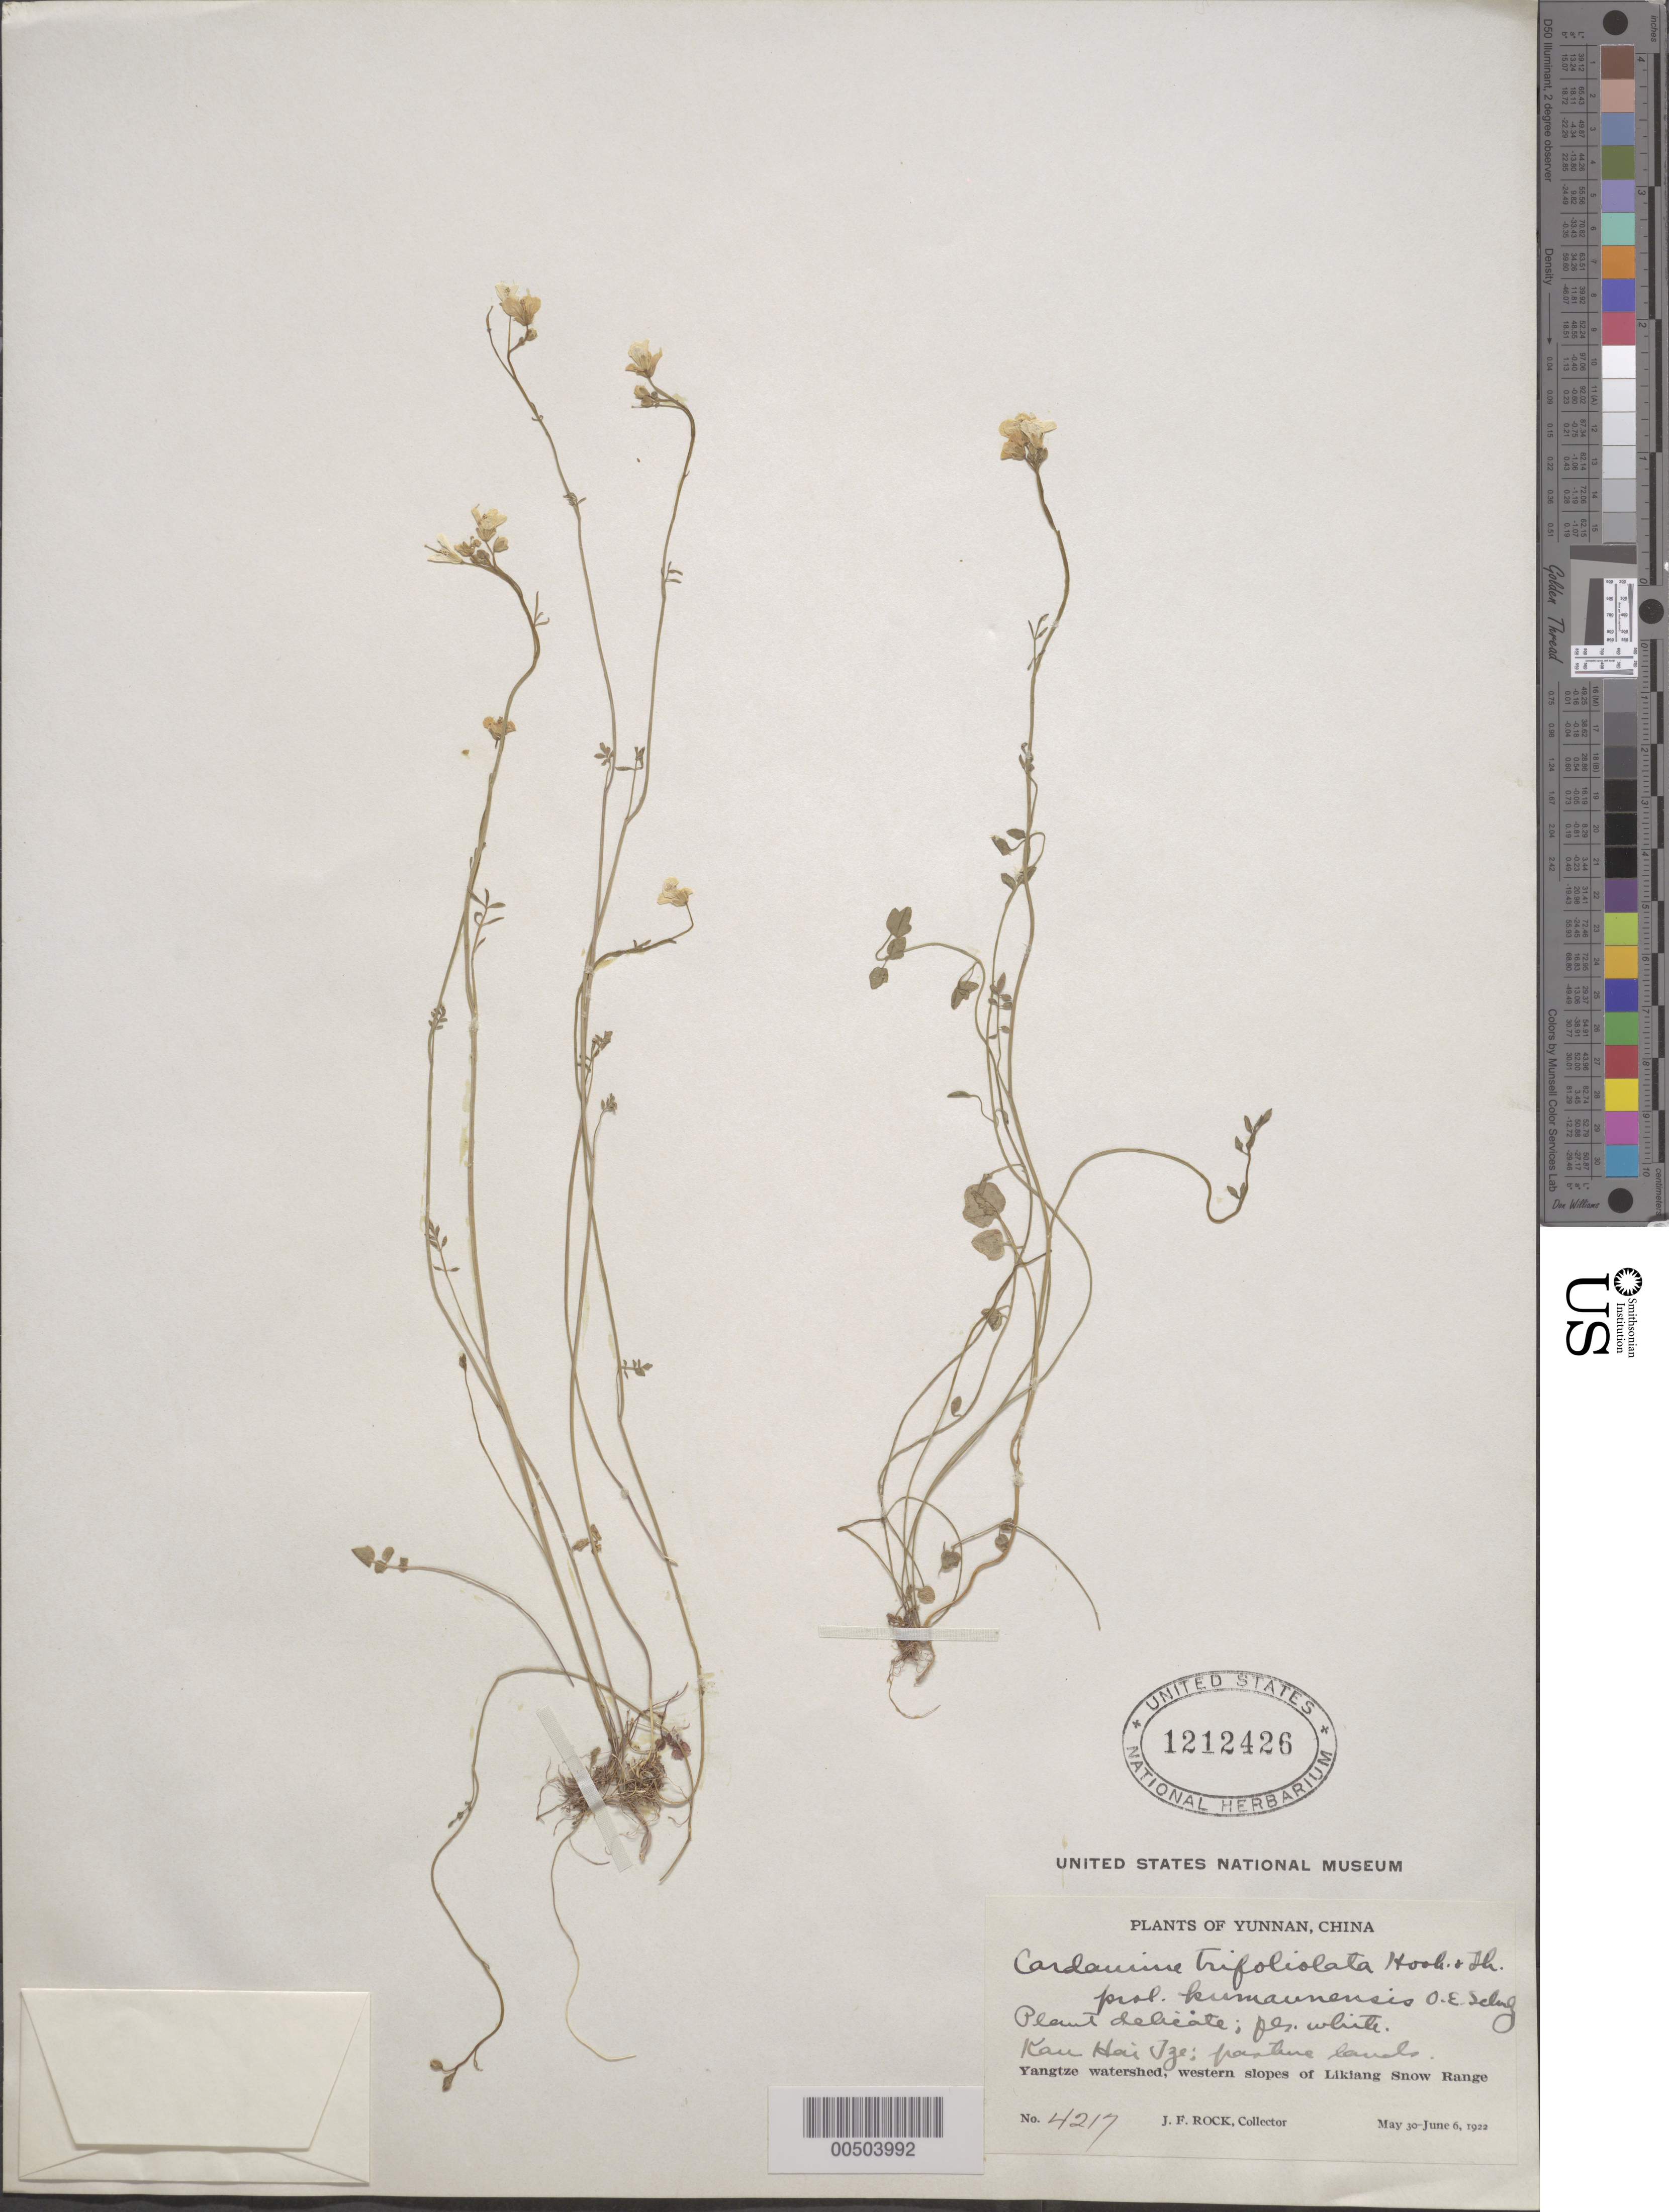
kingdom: Plantae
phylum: Tracheophyta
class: Magnoliopsida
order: Brassicales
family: Brassicaceae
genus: Cardamine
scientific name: Cardamine trifoliolata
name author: Hook. f. & Thoms.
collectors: J. F. Rock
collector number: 4217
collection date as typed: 30 May 1922 to 06 Jun 1922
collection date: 1922-05-30/1922-06-06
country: China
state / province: Yunnan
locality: Yangtze watershed, western slopes of Likiang snow range, Likiang (Dayan) District (?)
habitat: Plant delicate; fls. white.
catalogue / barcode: US 1212426